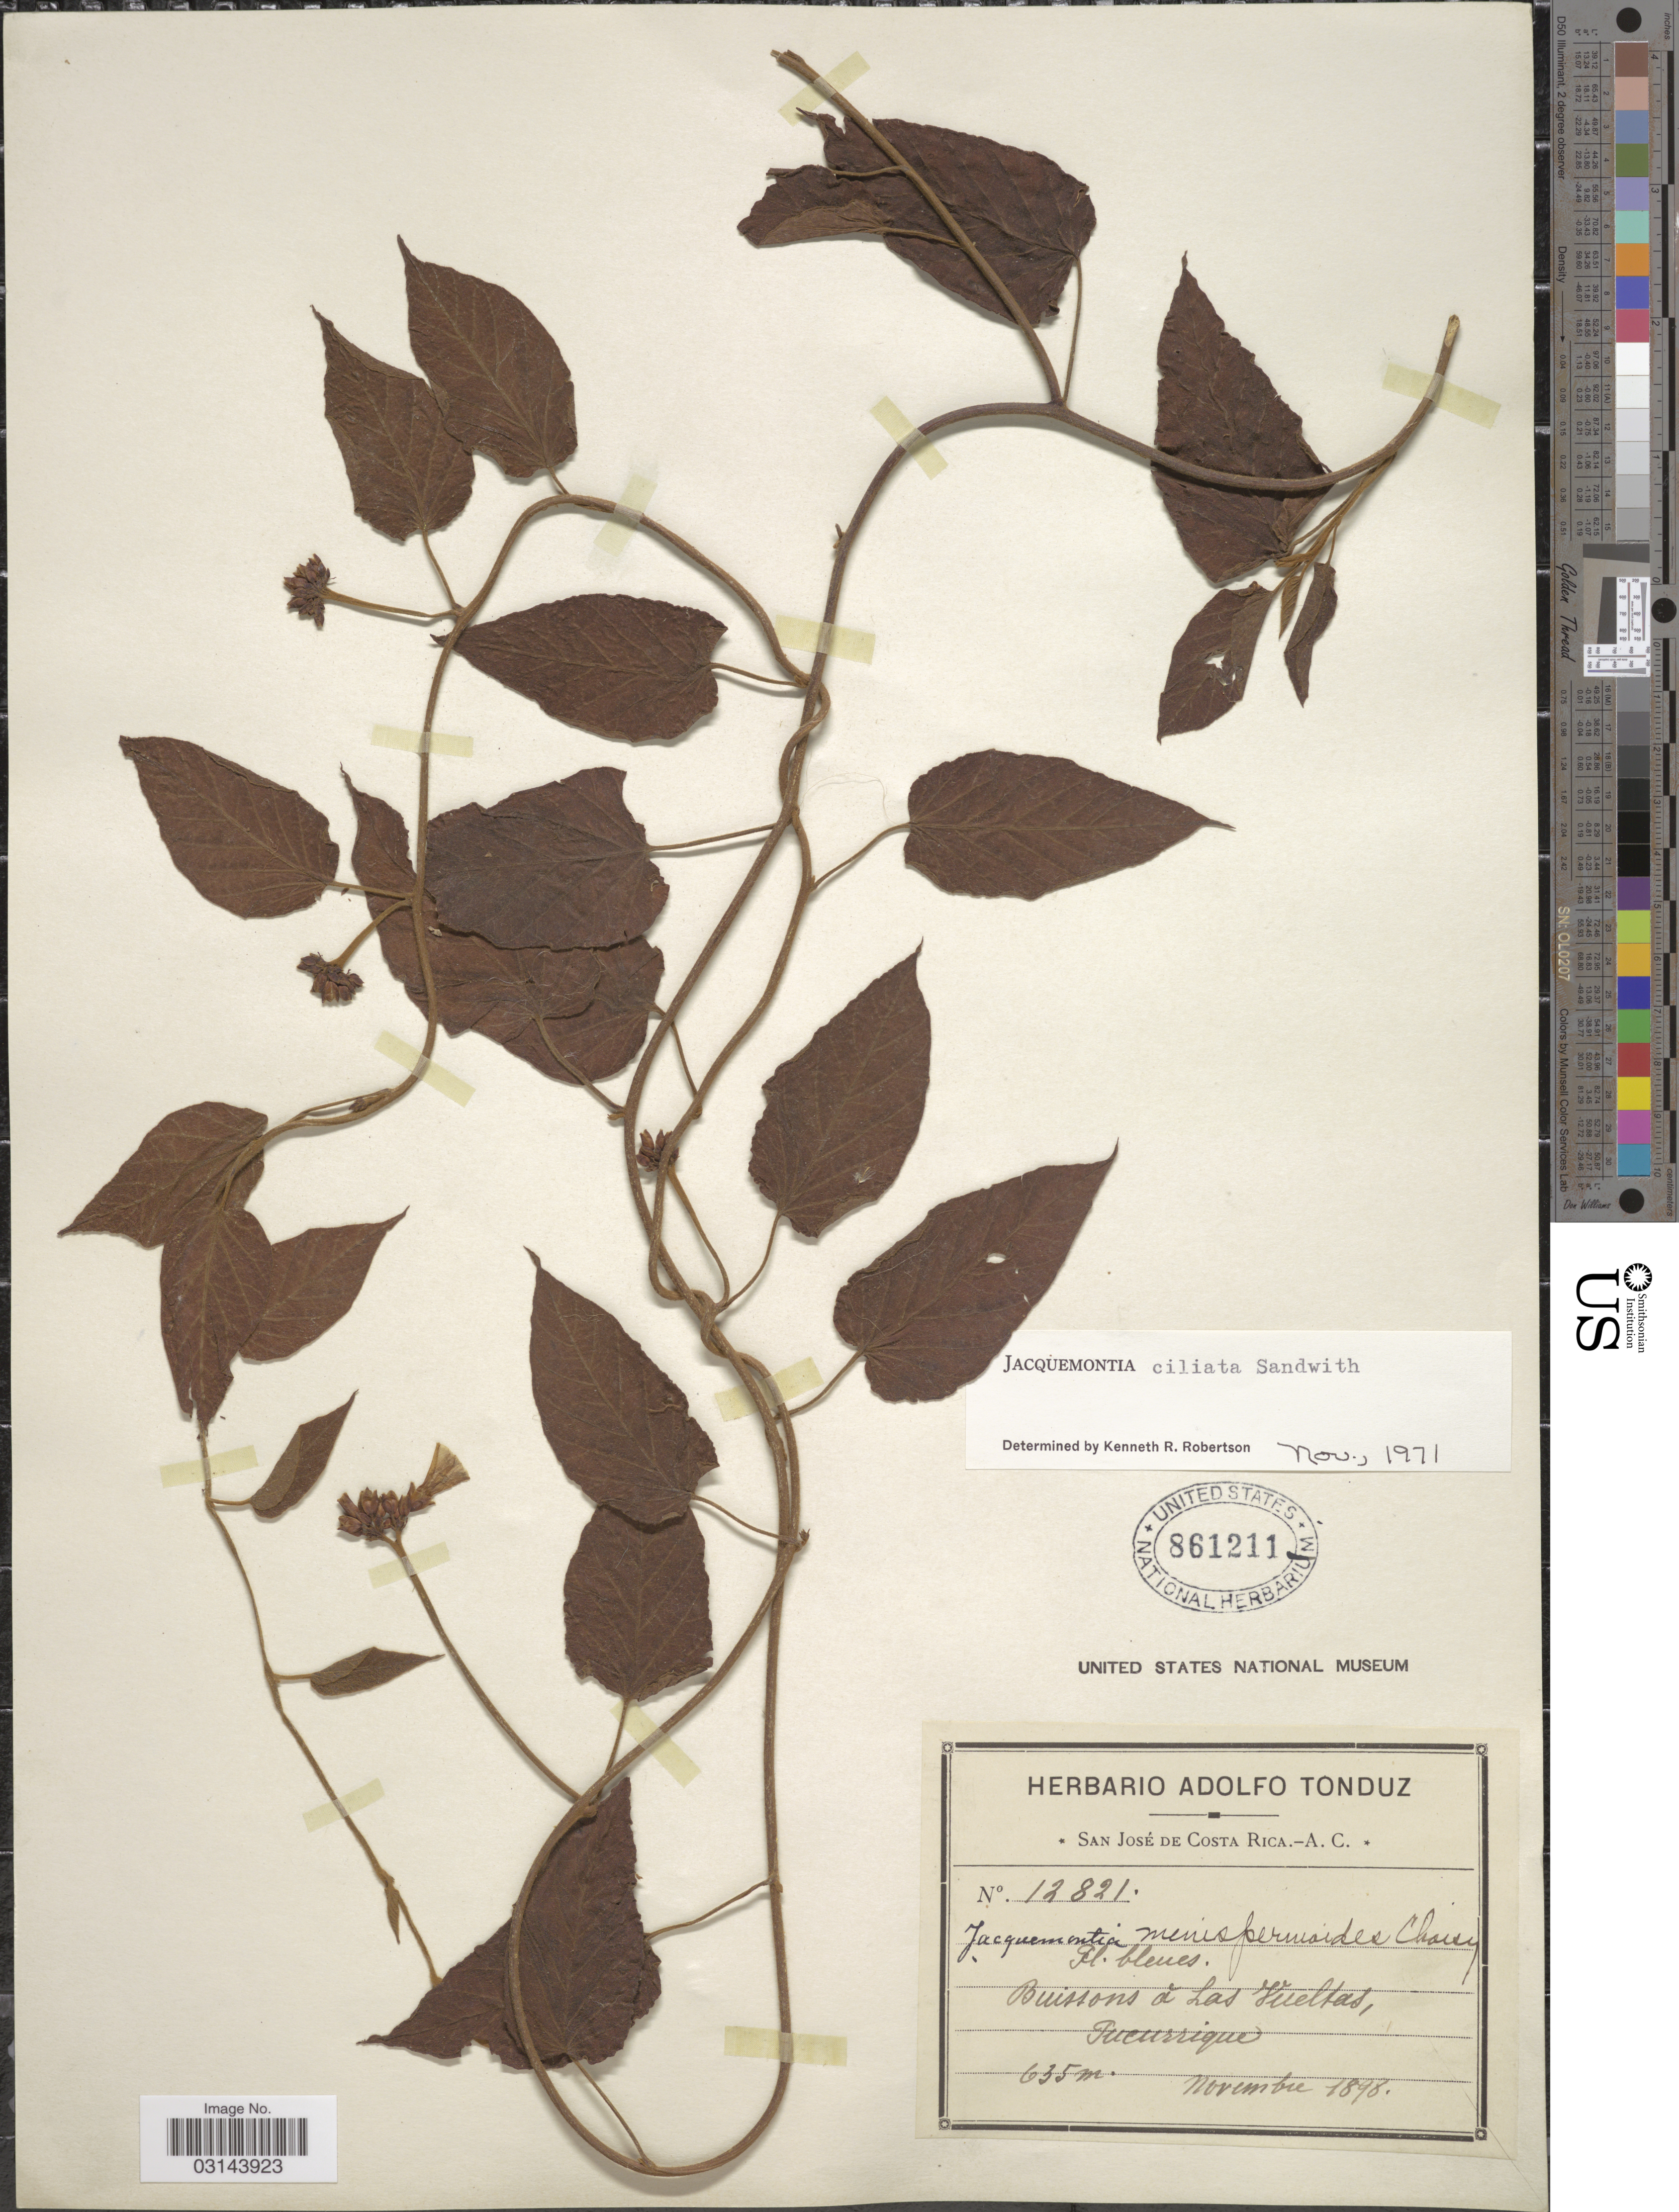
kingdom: Plantae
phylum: Tracheophyta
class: Magnoliopsida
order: Solanales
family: Convolvulaceae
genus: Jacquemontia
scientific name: Jacquemontia ciliata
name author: Sandwith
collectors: ex Herb. Adolfo Tonduz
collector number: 12821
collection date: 1898-11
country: Costa Rica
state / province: San José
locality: Buissons de Las Hueltas, Tucurrique.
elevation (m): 635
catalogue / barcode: US 861211